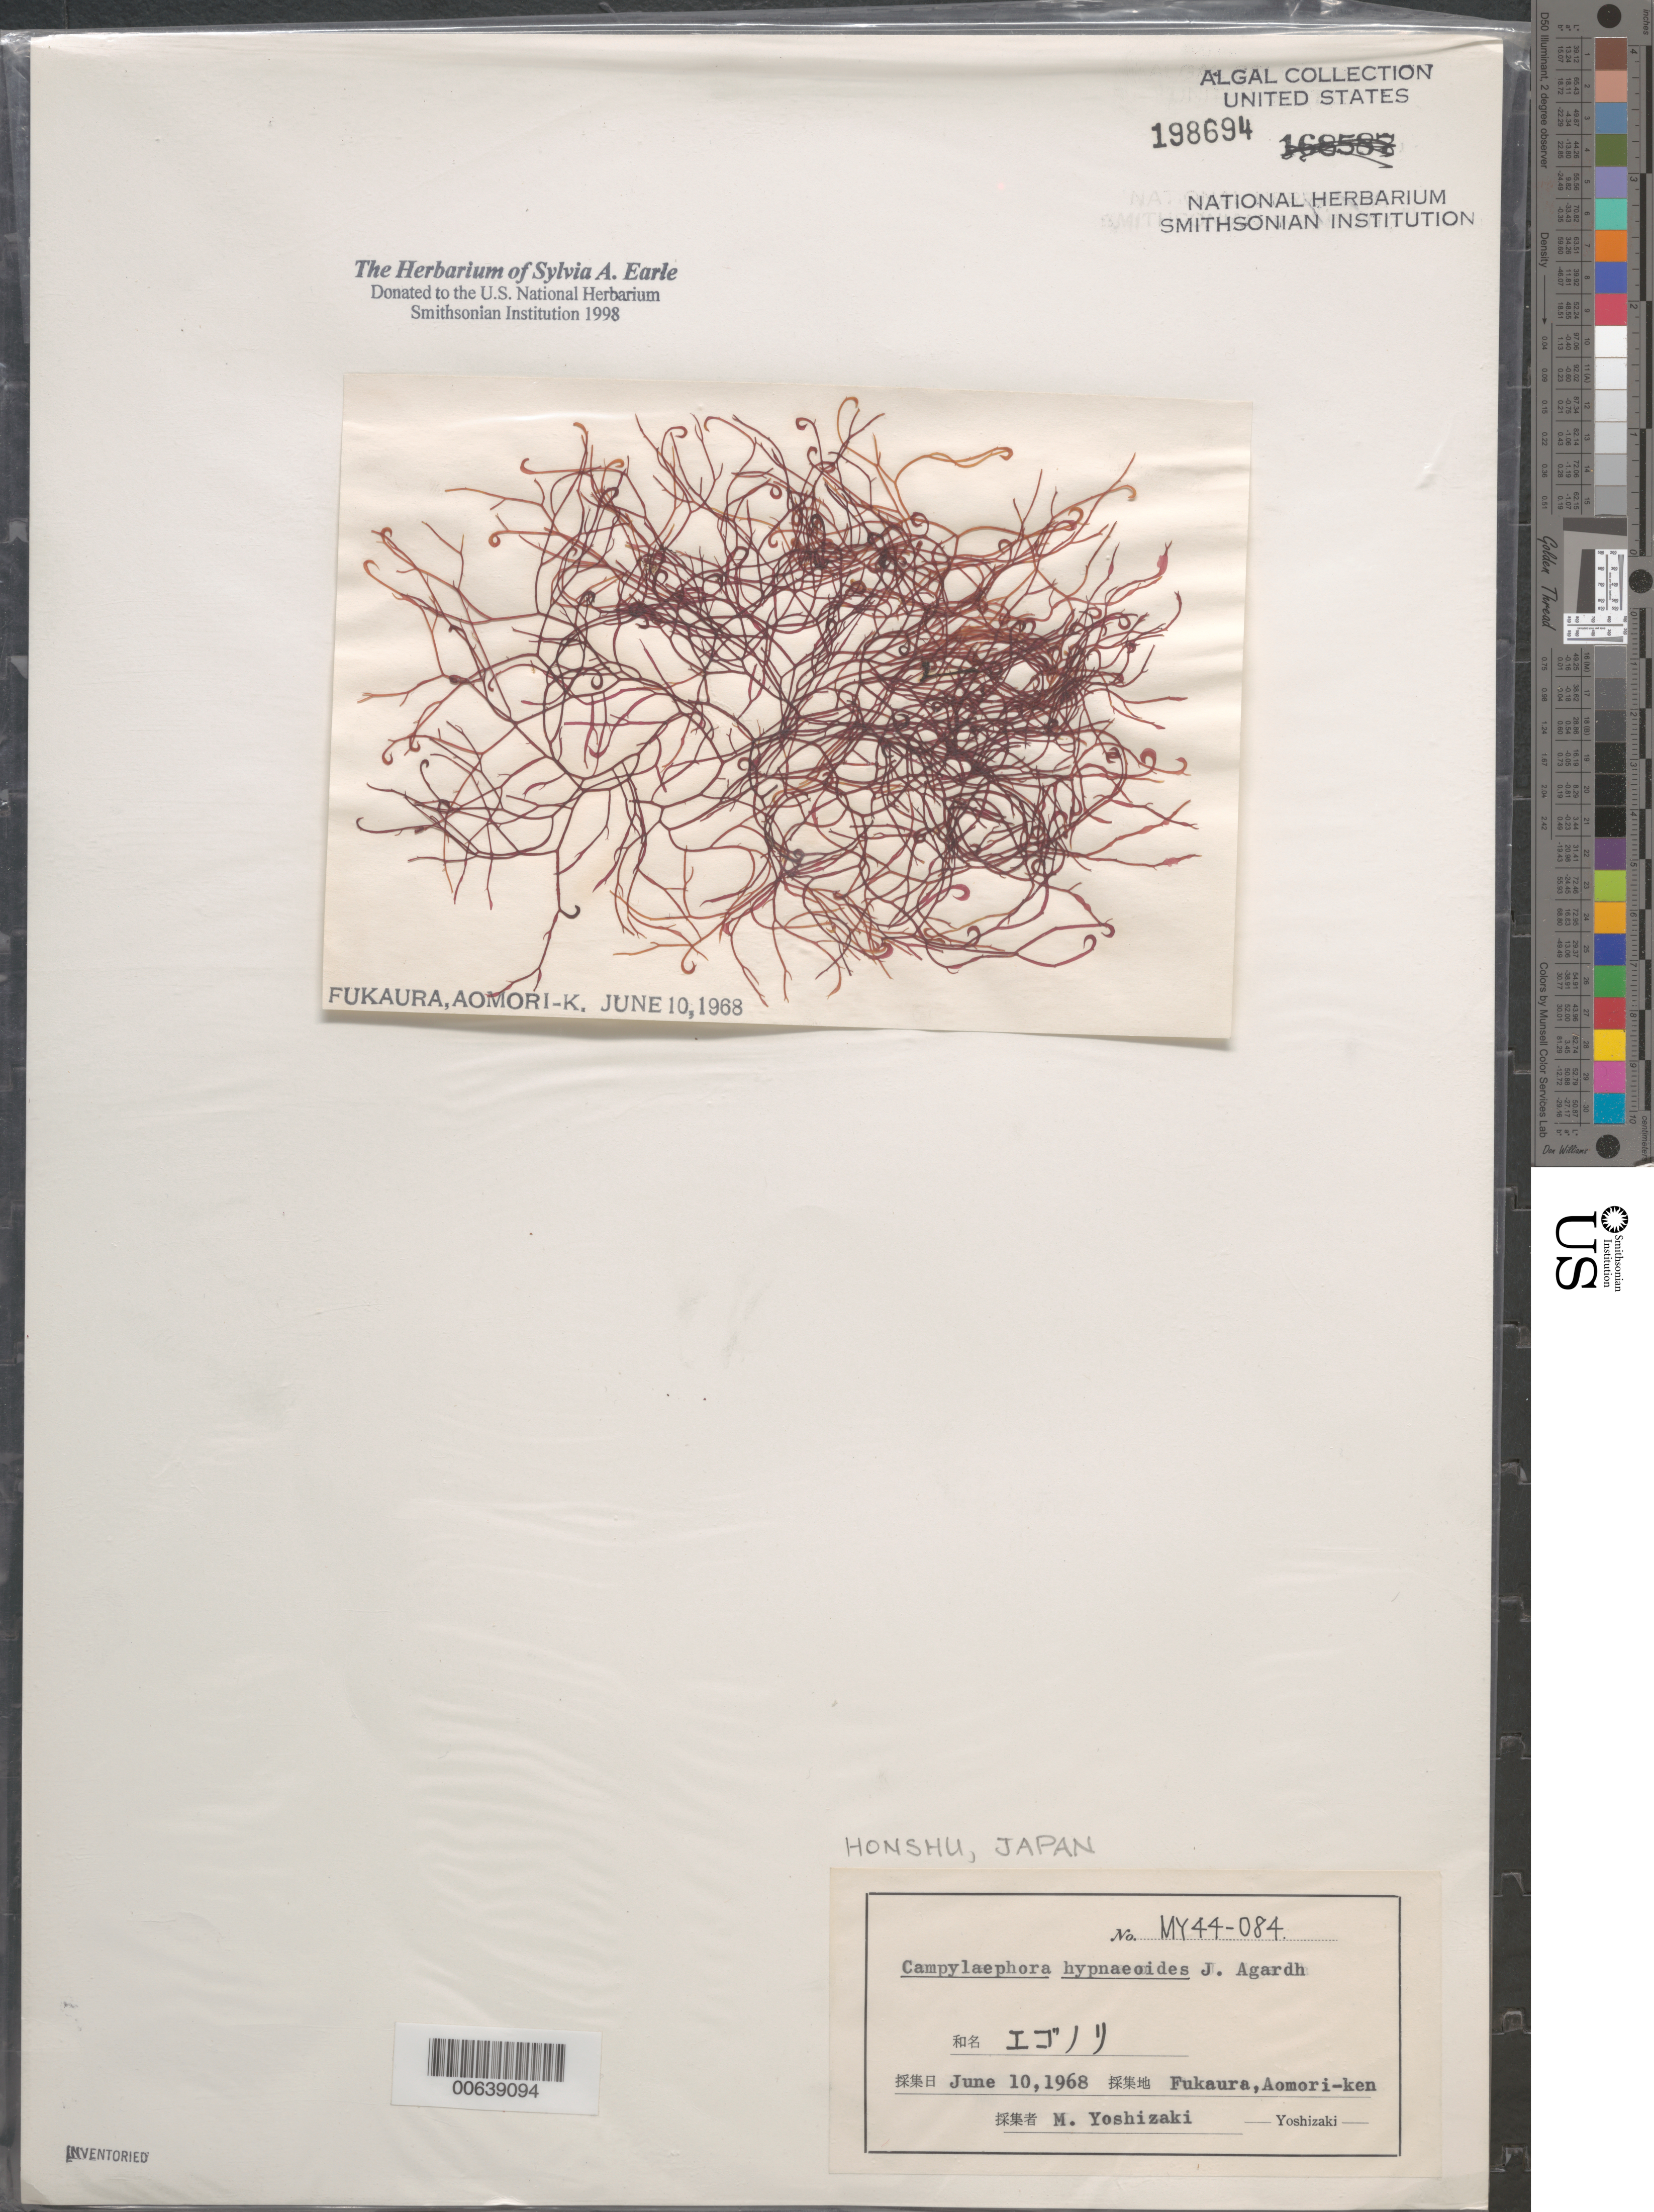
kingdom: Plantae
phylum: Rhodophyta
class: Florideophyceae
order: Ceramiales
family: Ceramiaceae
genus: Campylaephora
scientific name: Campylaephora hypnaeoides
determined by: Yoshizaki, M.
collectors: M. Yoshizaki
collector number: My 44-084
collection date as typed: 10 Jun 1968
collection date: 1968-06-10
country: Japan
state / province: Aomori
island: Honshu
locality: Fukaura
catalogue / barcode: US 198694